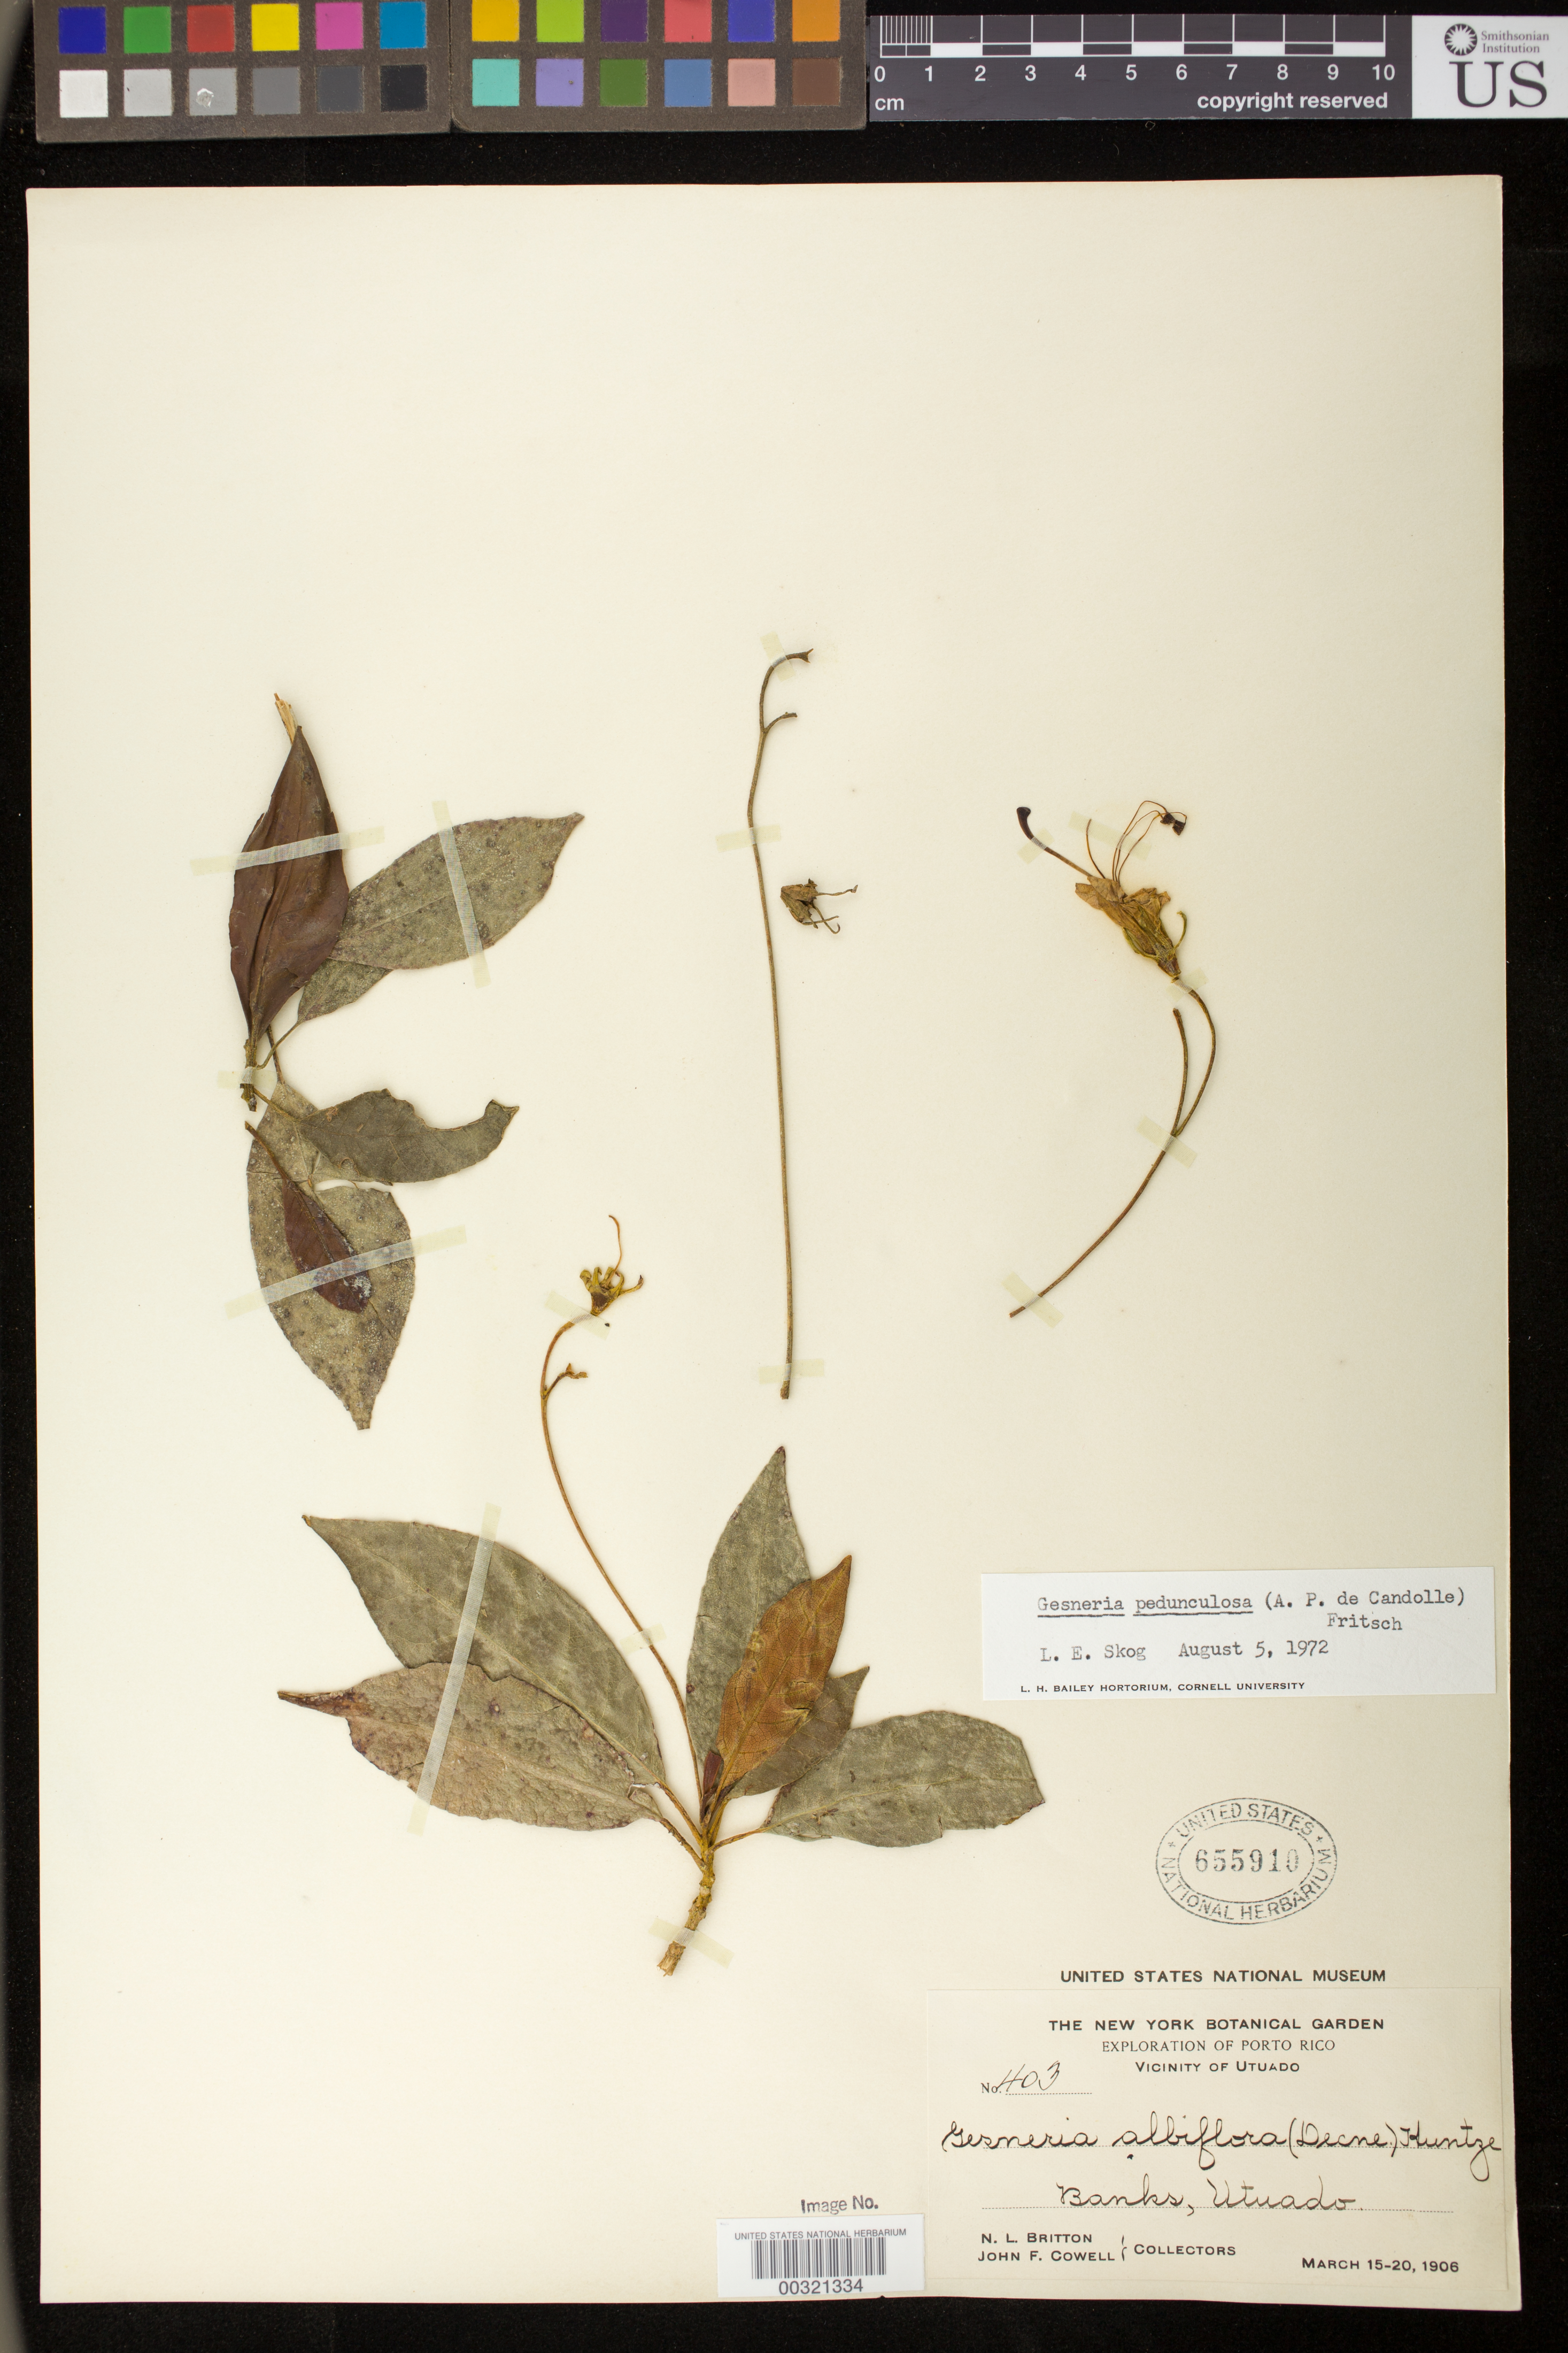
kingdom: Plantae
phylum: Tracheophyta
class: Magnoliopsida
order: Lamiales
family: Gesneriaceae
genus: Gesneria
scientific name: Gesneria pedunculosa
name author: (DC.) Fritsch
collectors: N. Britton & J. F. Cowell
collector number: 403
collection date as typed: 15-20 Mar 1906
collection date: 1906-03-15/1906-03-20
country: Puerto Rico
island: Puerto Rico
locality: Arecibo to Utuado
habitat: Banks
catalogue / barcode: US 655910